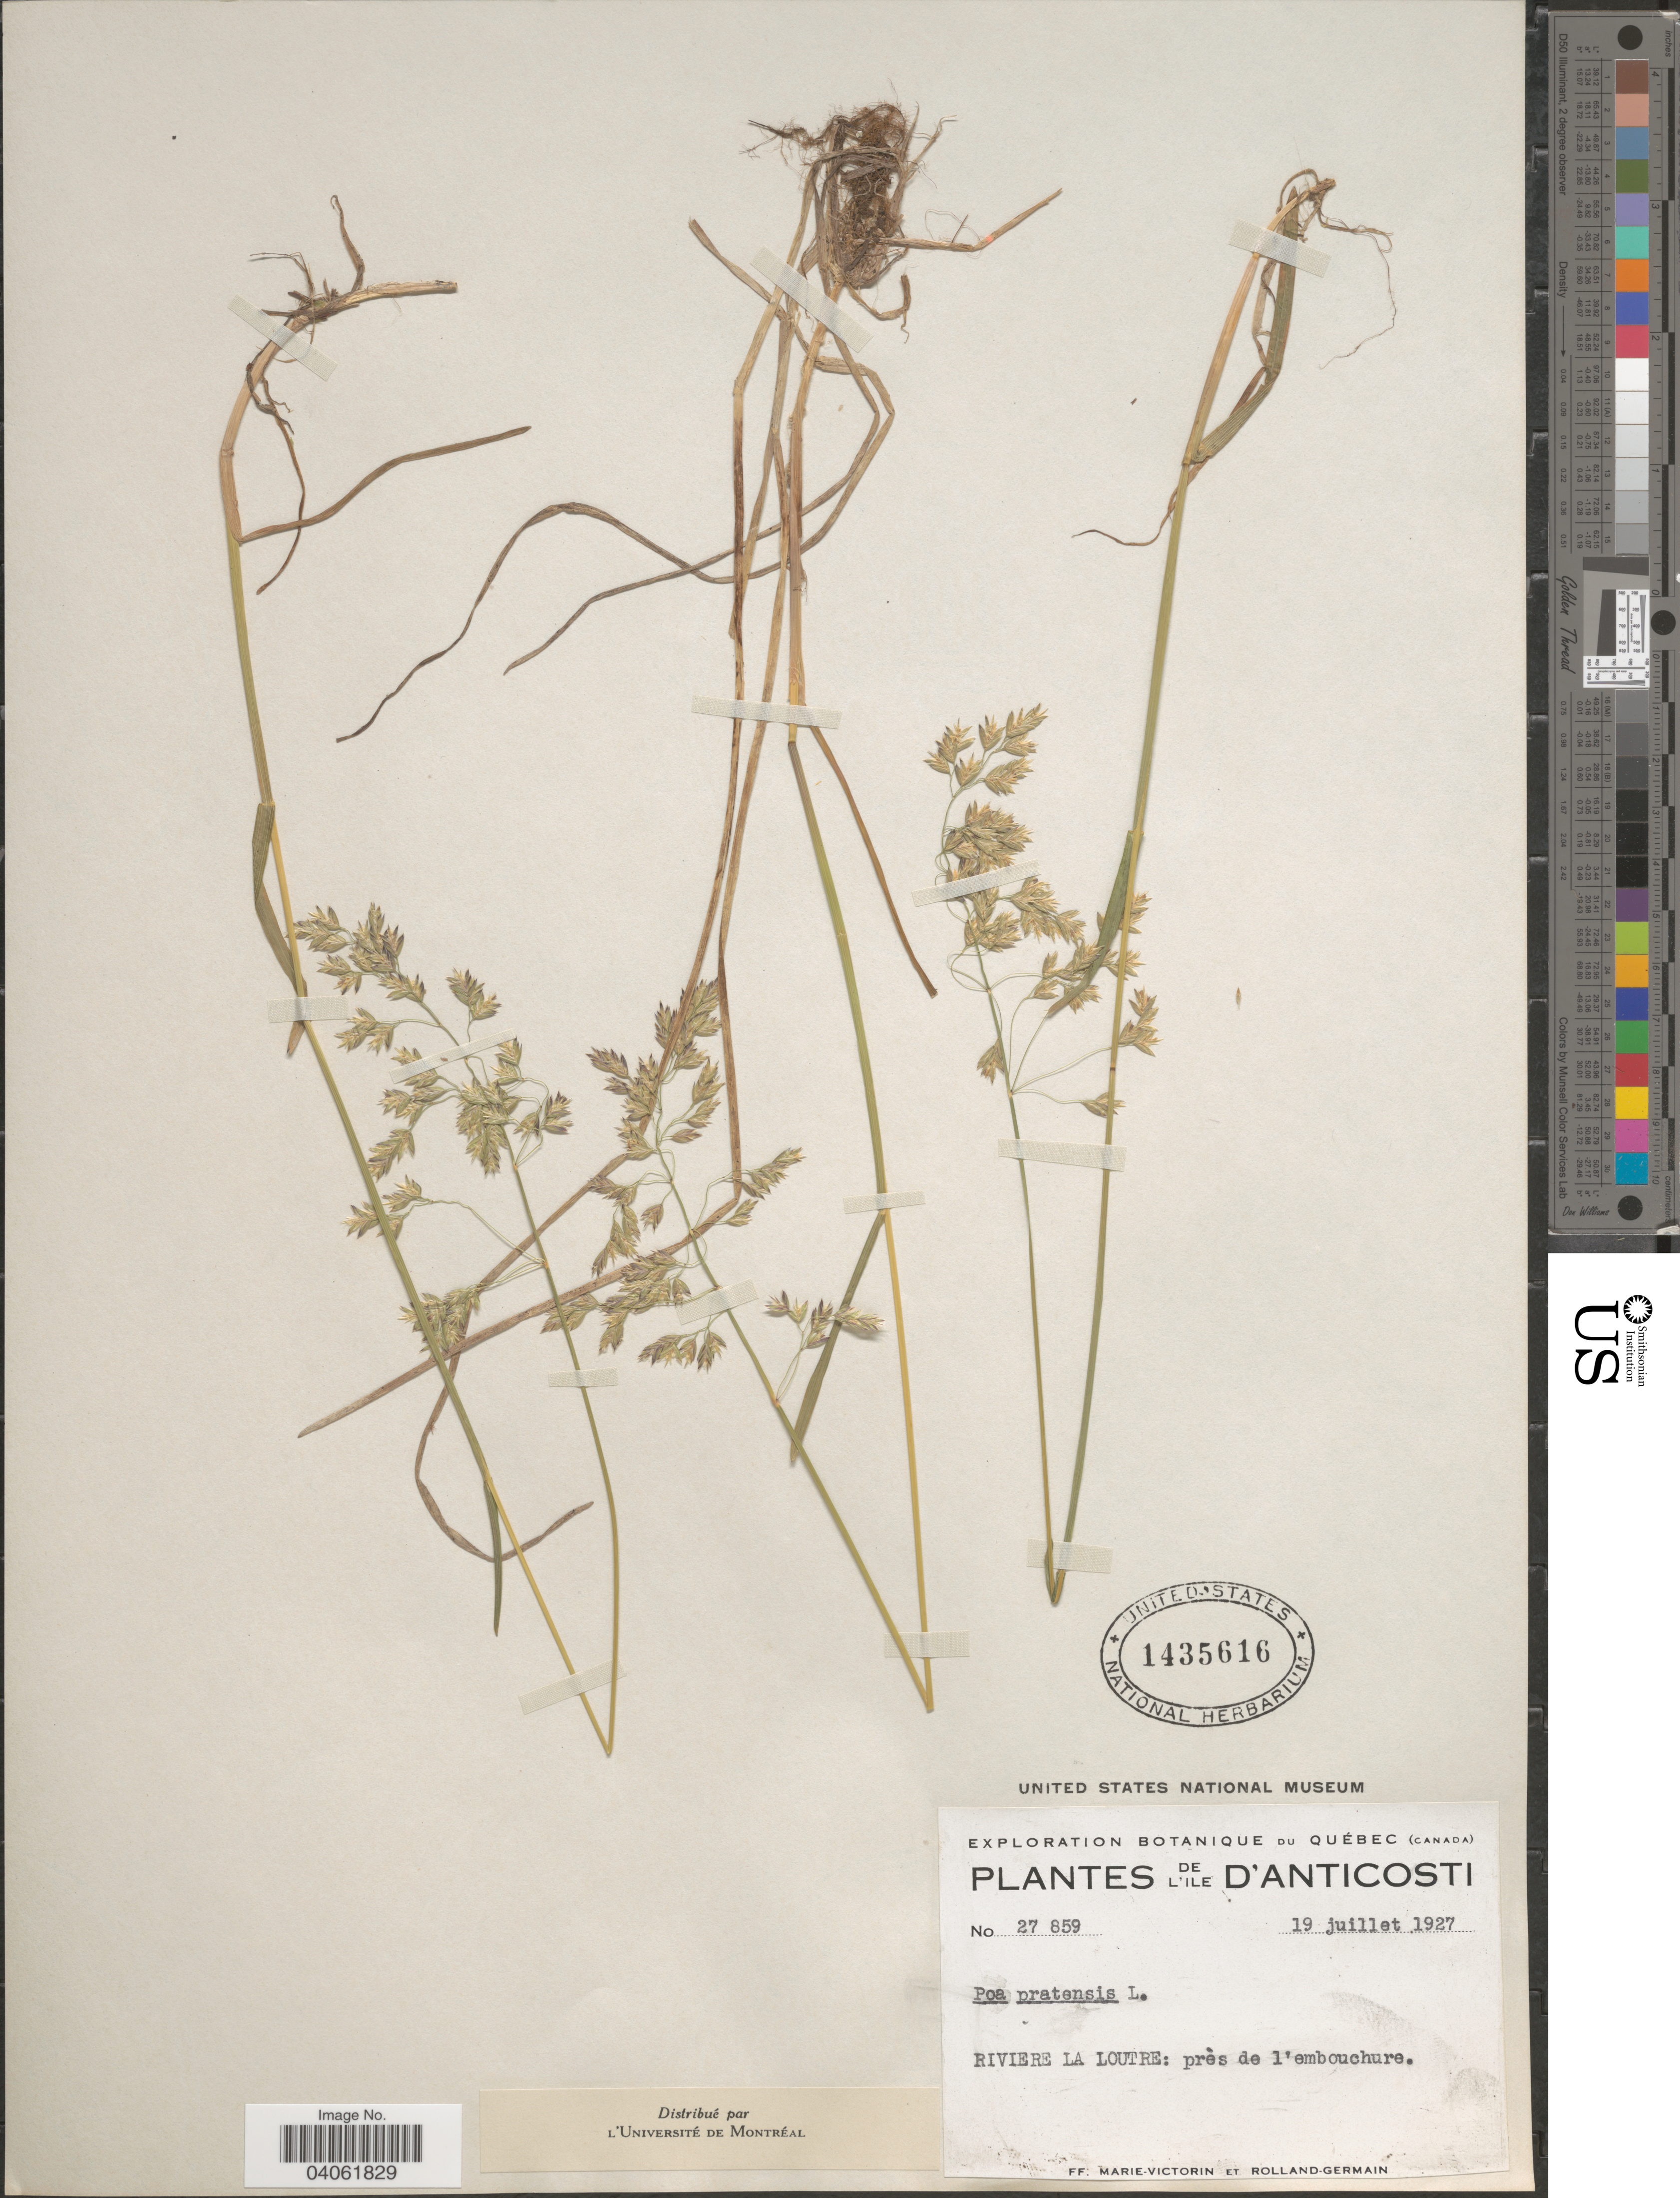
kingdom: Plantae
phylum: Tracheophyta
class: Liliopsida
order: Poales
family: Poaceae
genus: Poa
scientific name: Poa pratensis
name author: L.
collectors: F. Marie-Victorin & Rolland-Germain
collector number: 27859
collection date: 1927-07-19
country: Canada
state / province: Quebec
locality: L'Ile D'Anticosti. Riviere La Loutre: près de l'embouchure.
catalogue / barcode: US 1435616